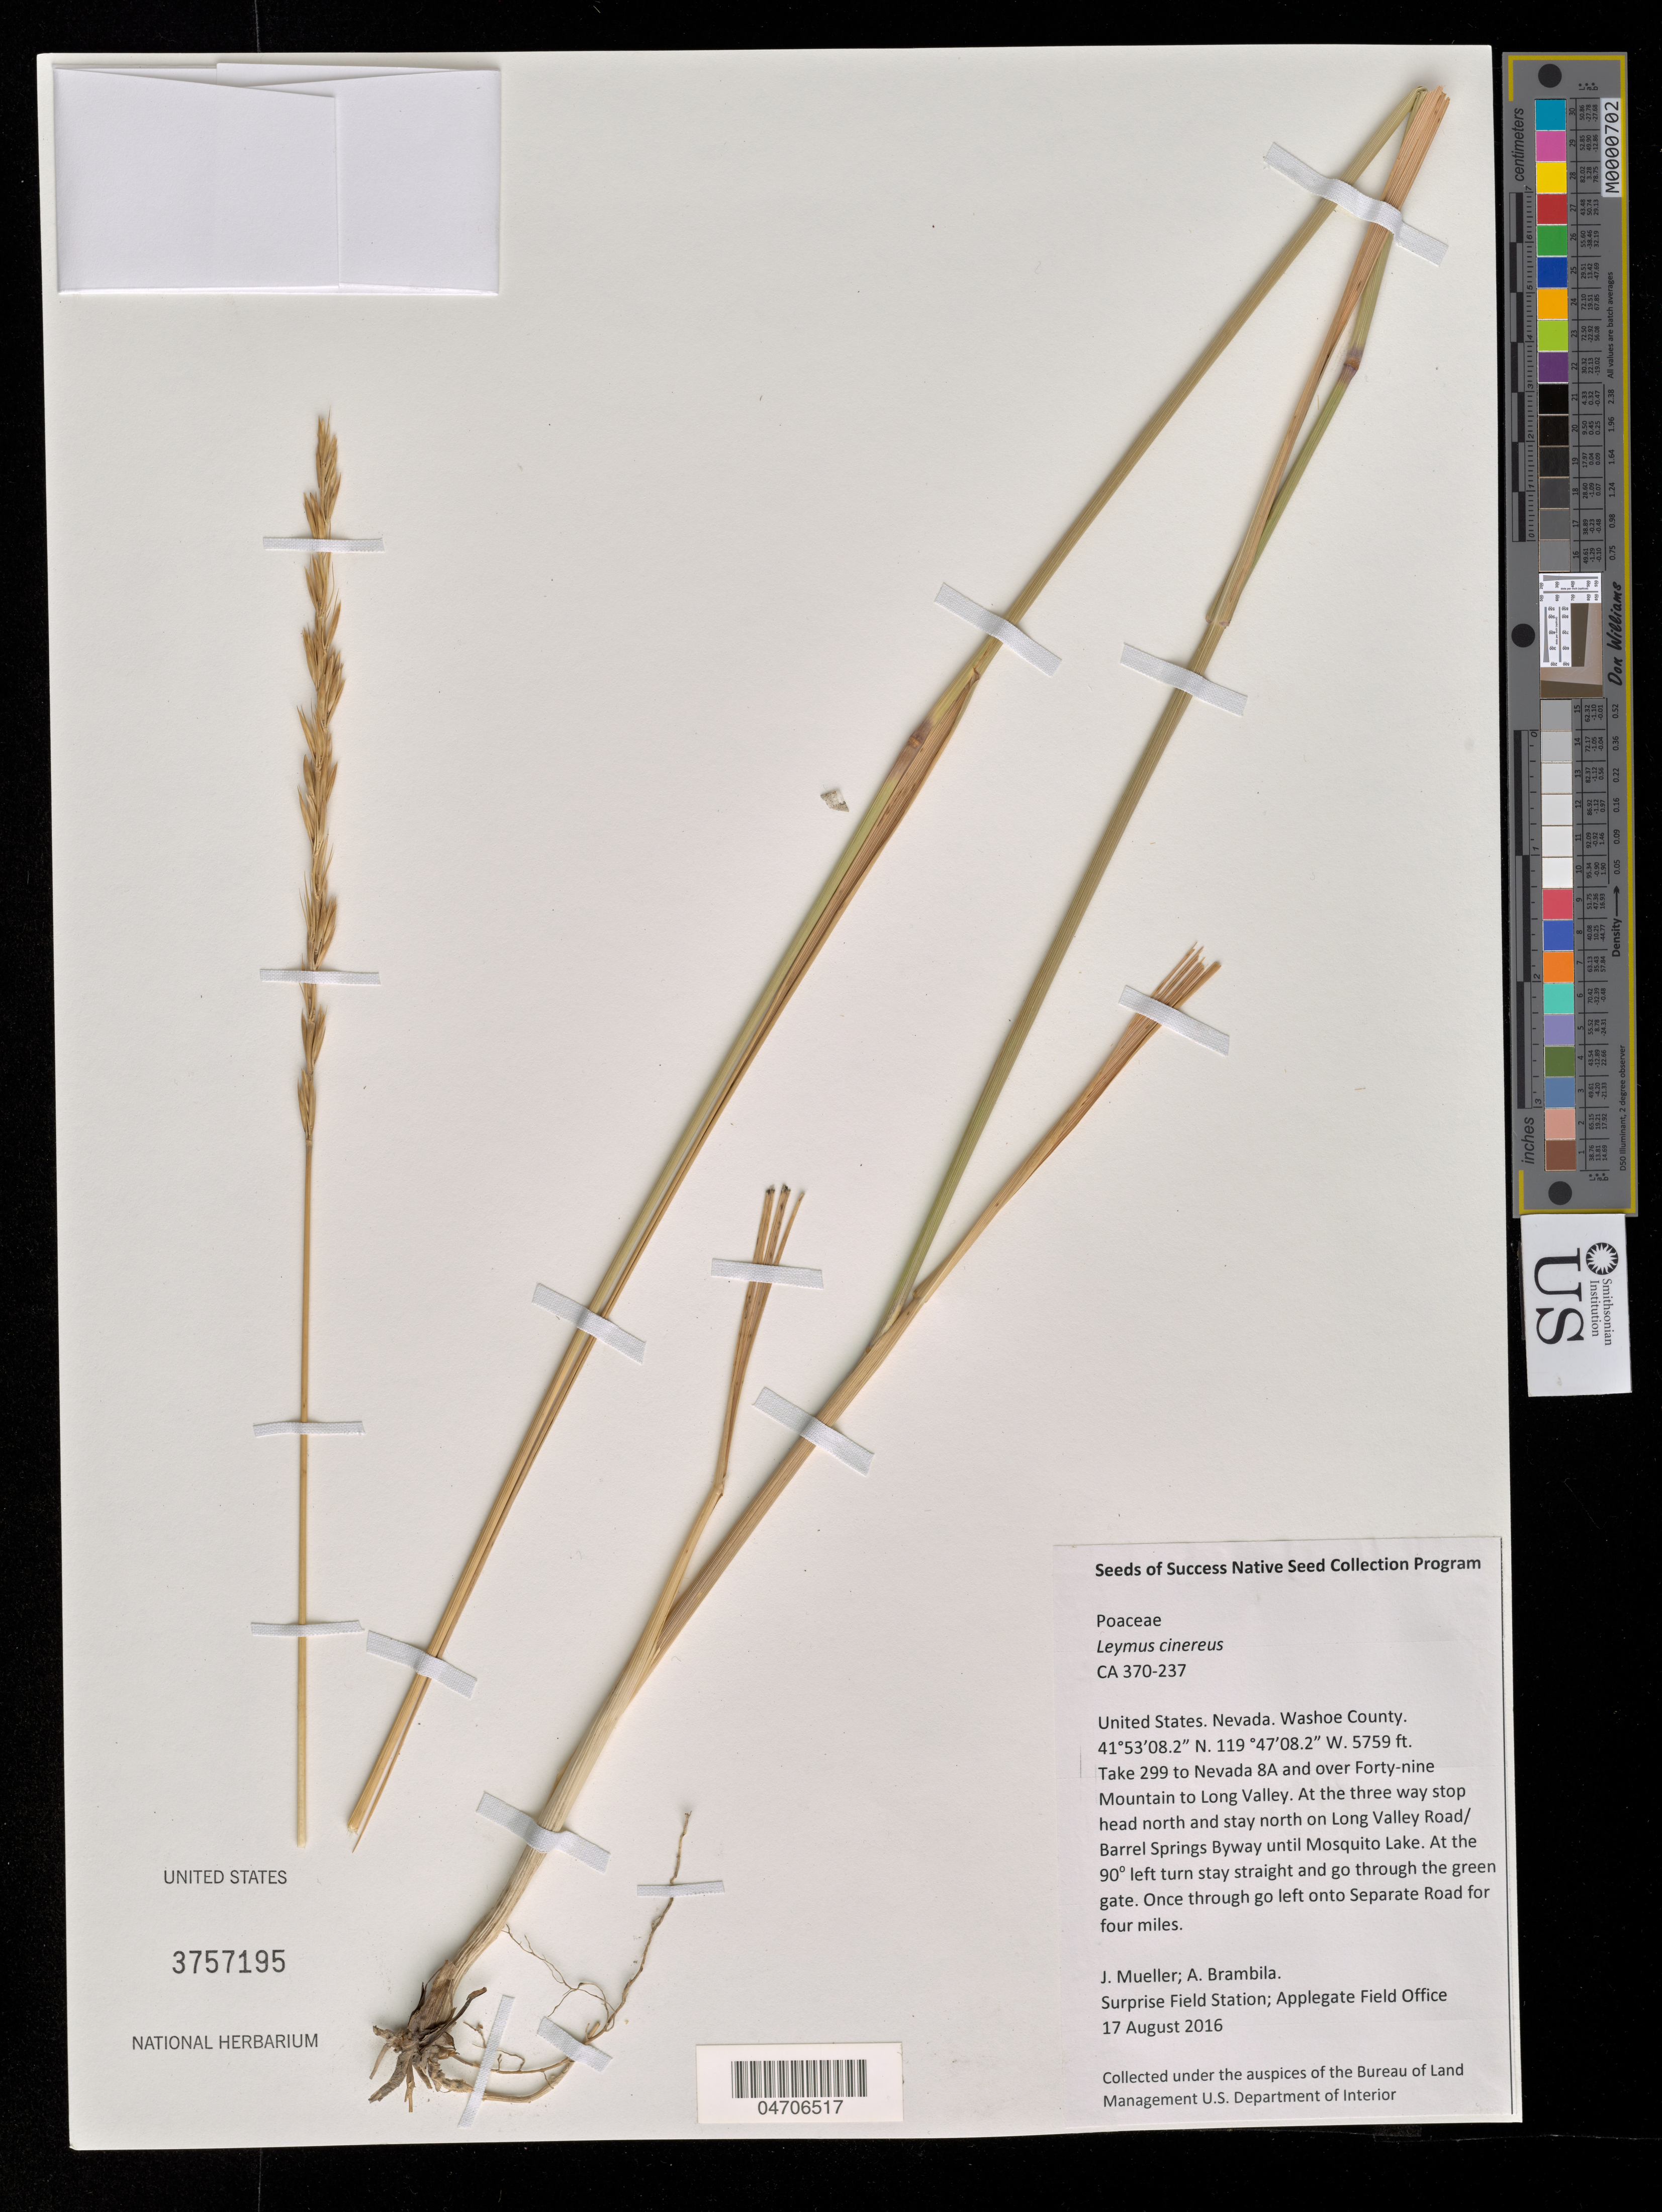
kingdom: Plantae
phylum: Tracheophyta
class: Liliopsida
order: Poales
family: Poaceae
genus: Leymus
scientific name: Leymus cinereus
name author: (Scribn. & Merr.) Á. Löve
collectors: J. Mueller & A. Brambila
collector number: CA370-237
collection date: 2016-08-17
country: United States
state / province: Nevada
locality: Washoe County. Take 299 to Nevada 8A and over Forty-nine Mountain to Long Valley. At the three way stop head north and stay north on Long Valley Road/Barrel Springs Byway until Mosquito Lake. At the 90° left turn stay straight and go through the green gate. Once through go left onto Separate Road for four miles.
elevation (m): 1755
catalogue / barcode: US 3757195